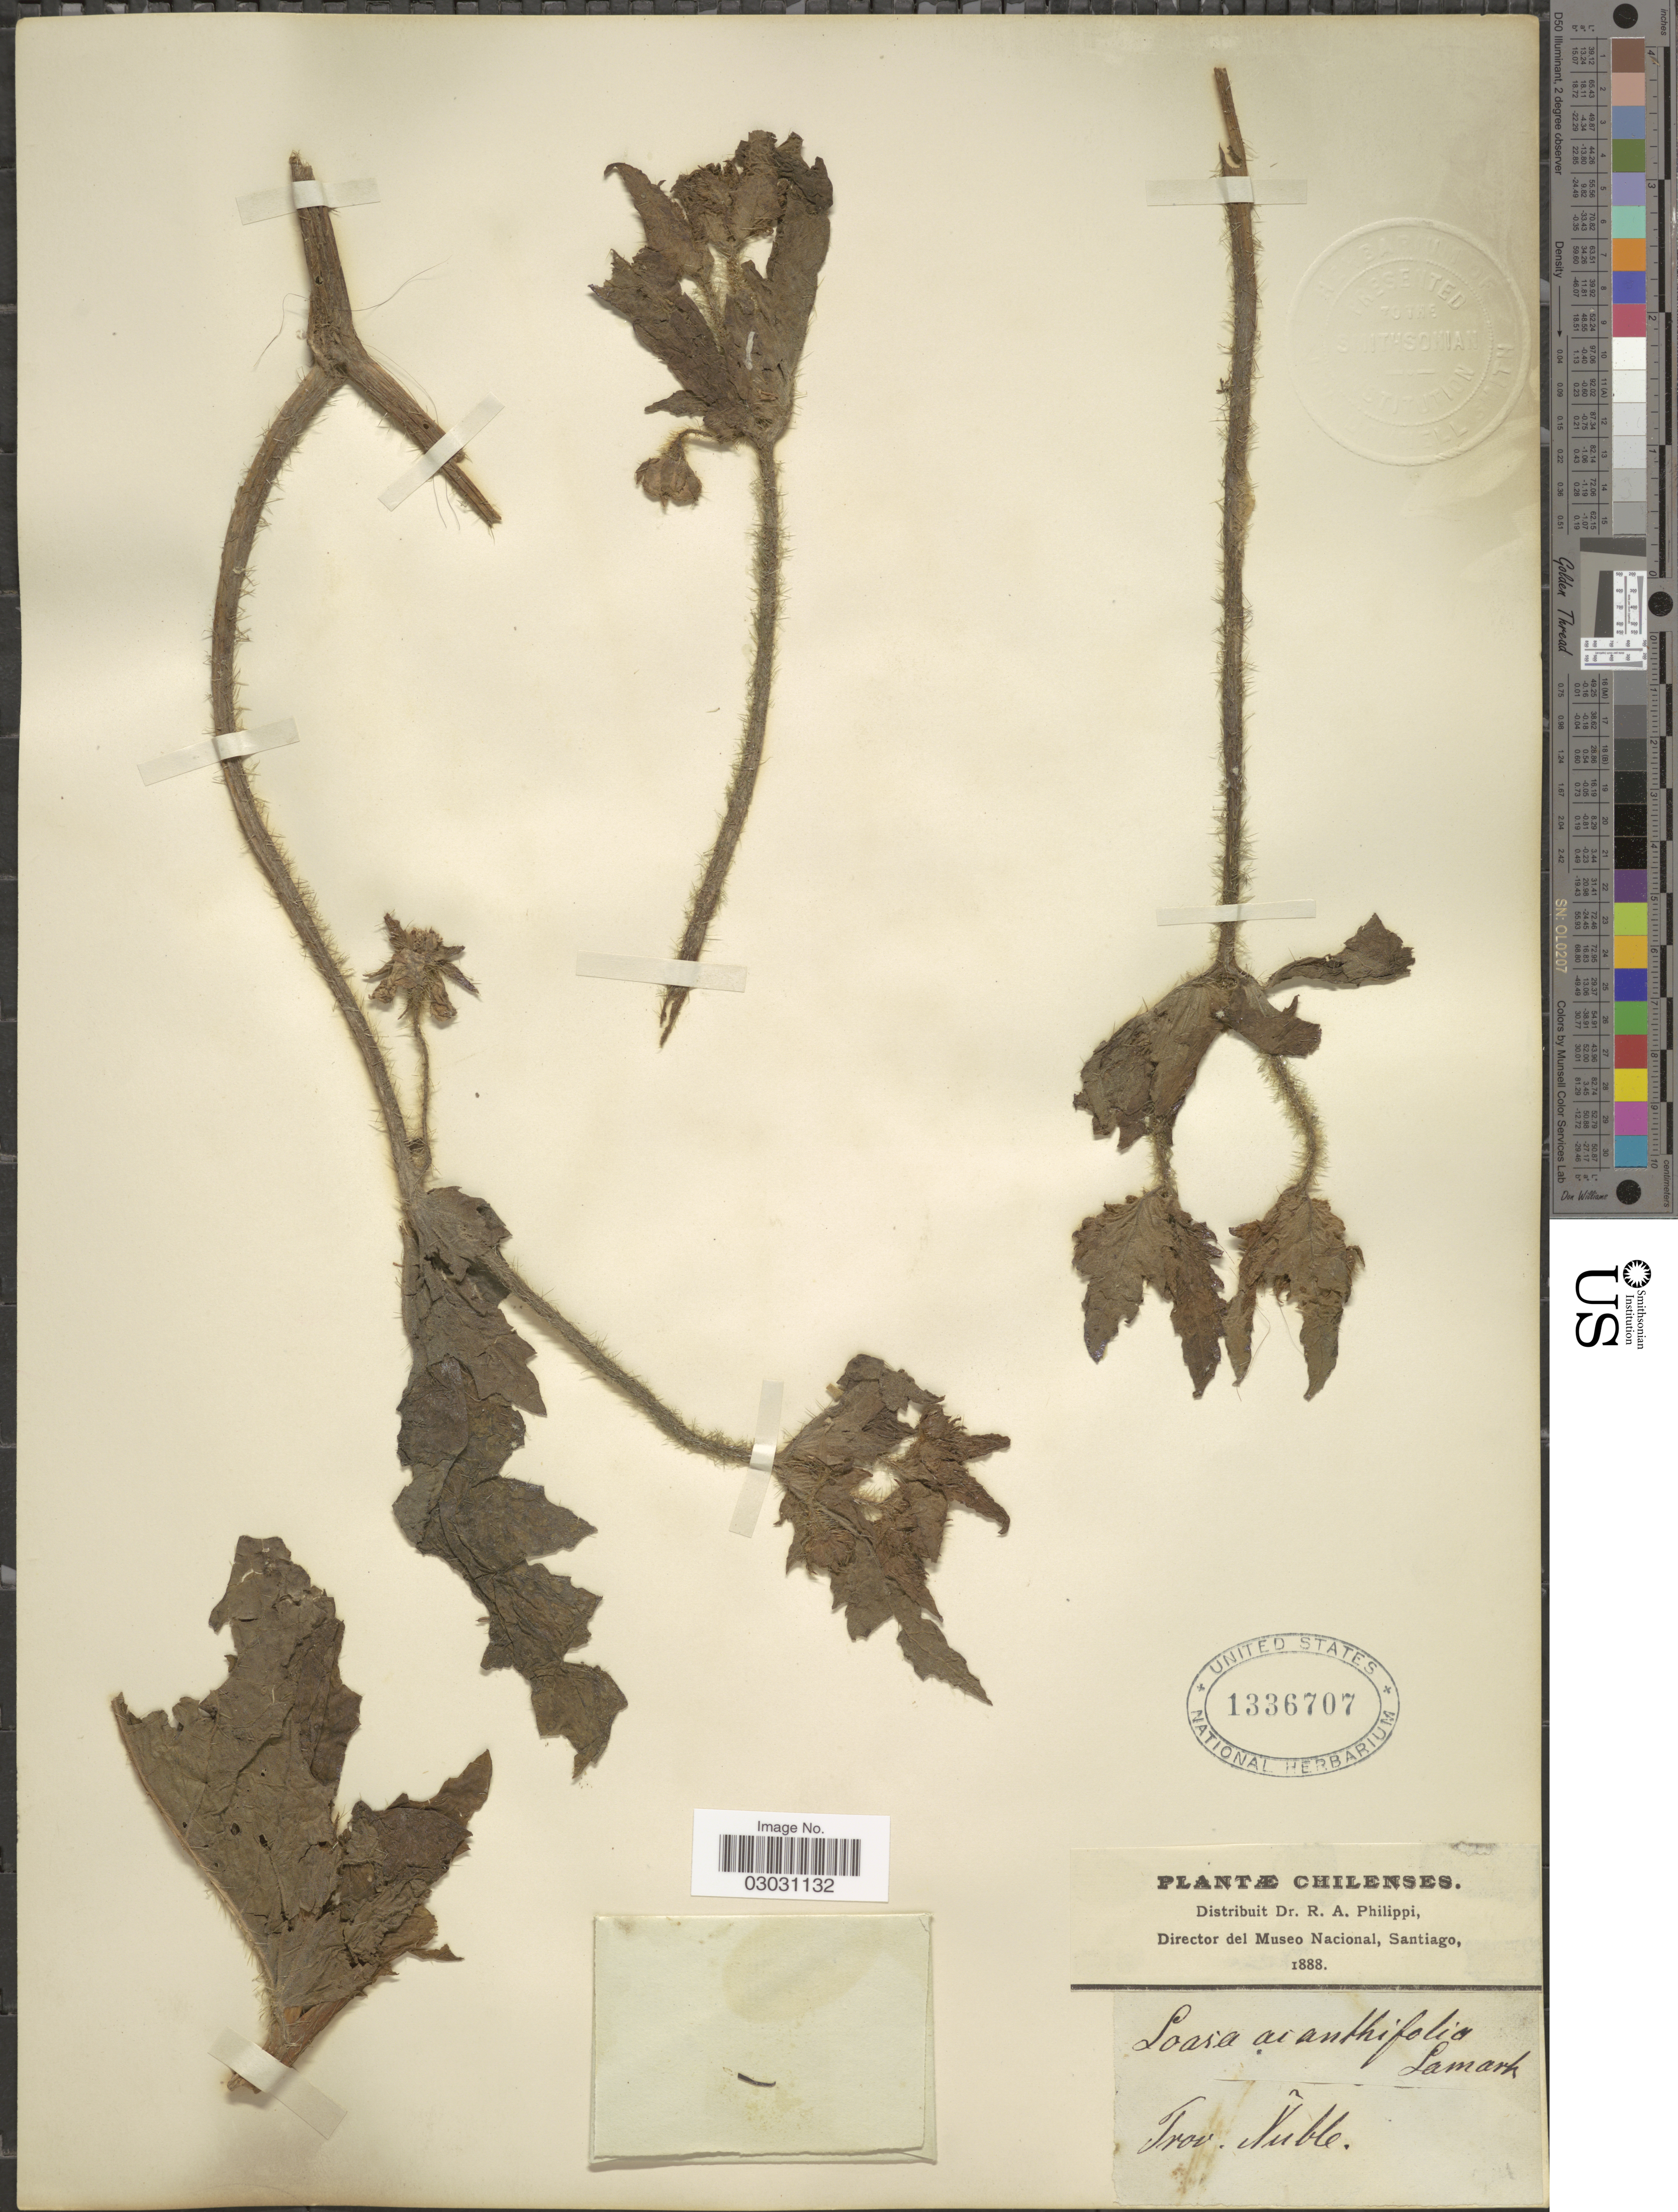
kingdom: Plantae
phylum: Tracheophyta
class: Magnoliopsida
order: Cornales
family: Loasaceae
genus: Loasa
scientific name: Loasa acanthifolia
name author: Desr.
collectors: R. A. Philippi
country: Chile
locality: Prov. Nuble.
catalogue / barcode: US 1336707